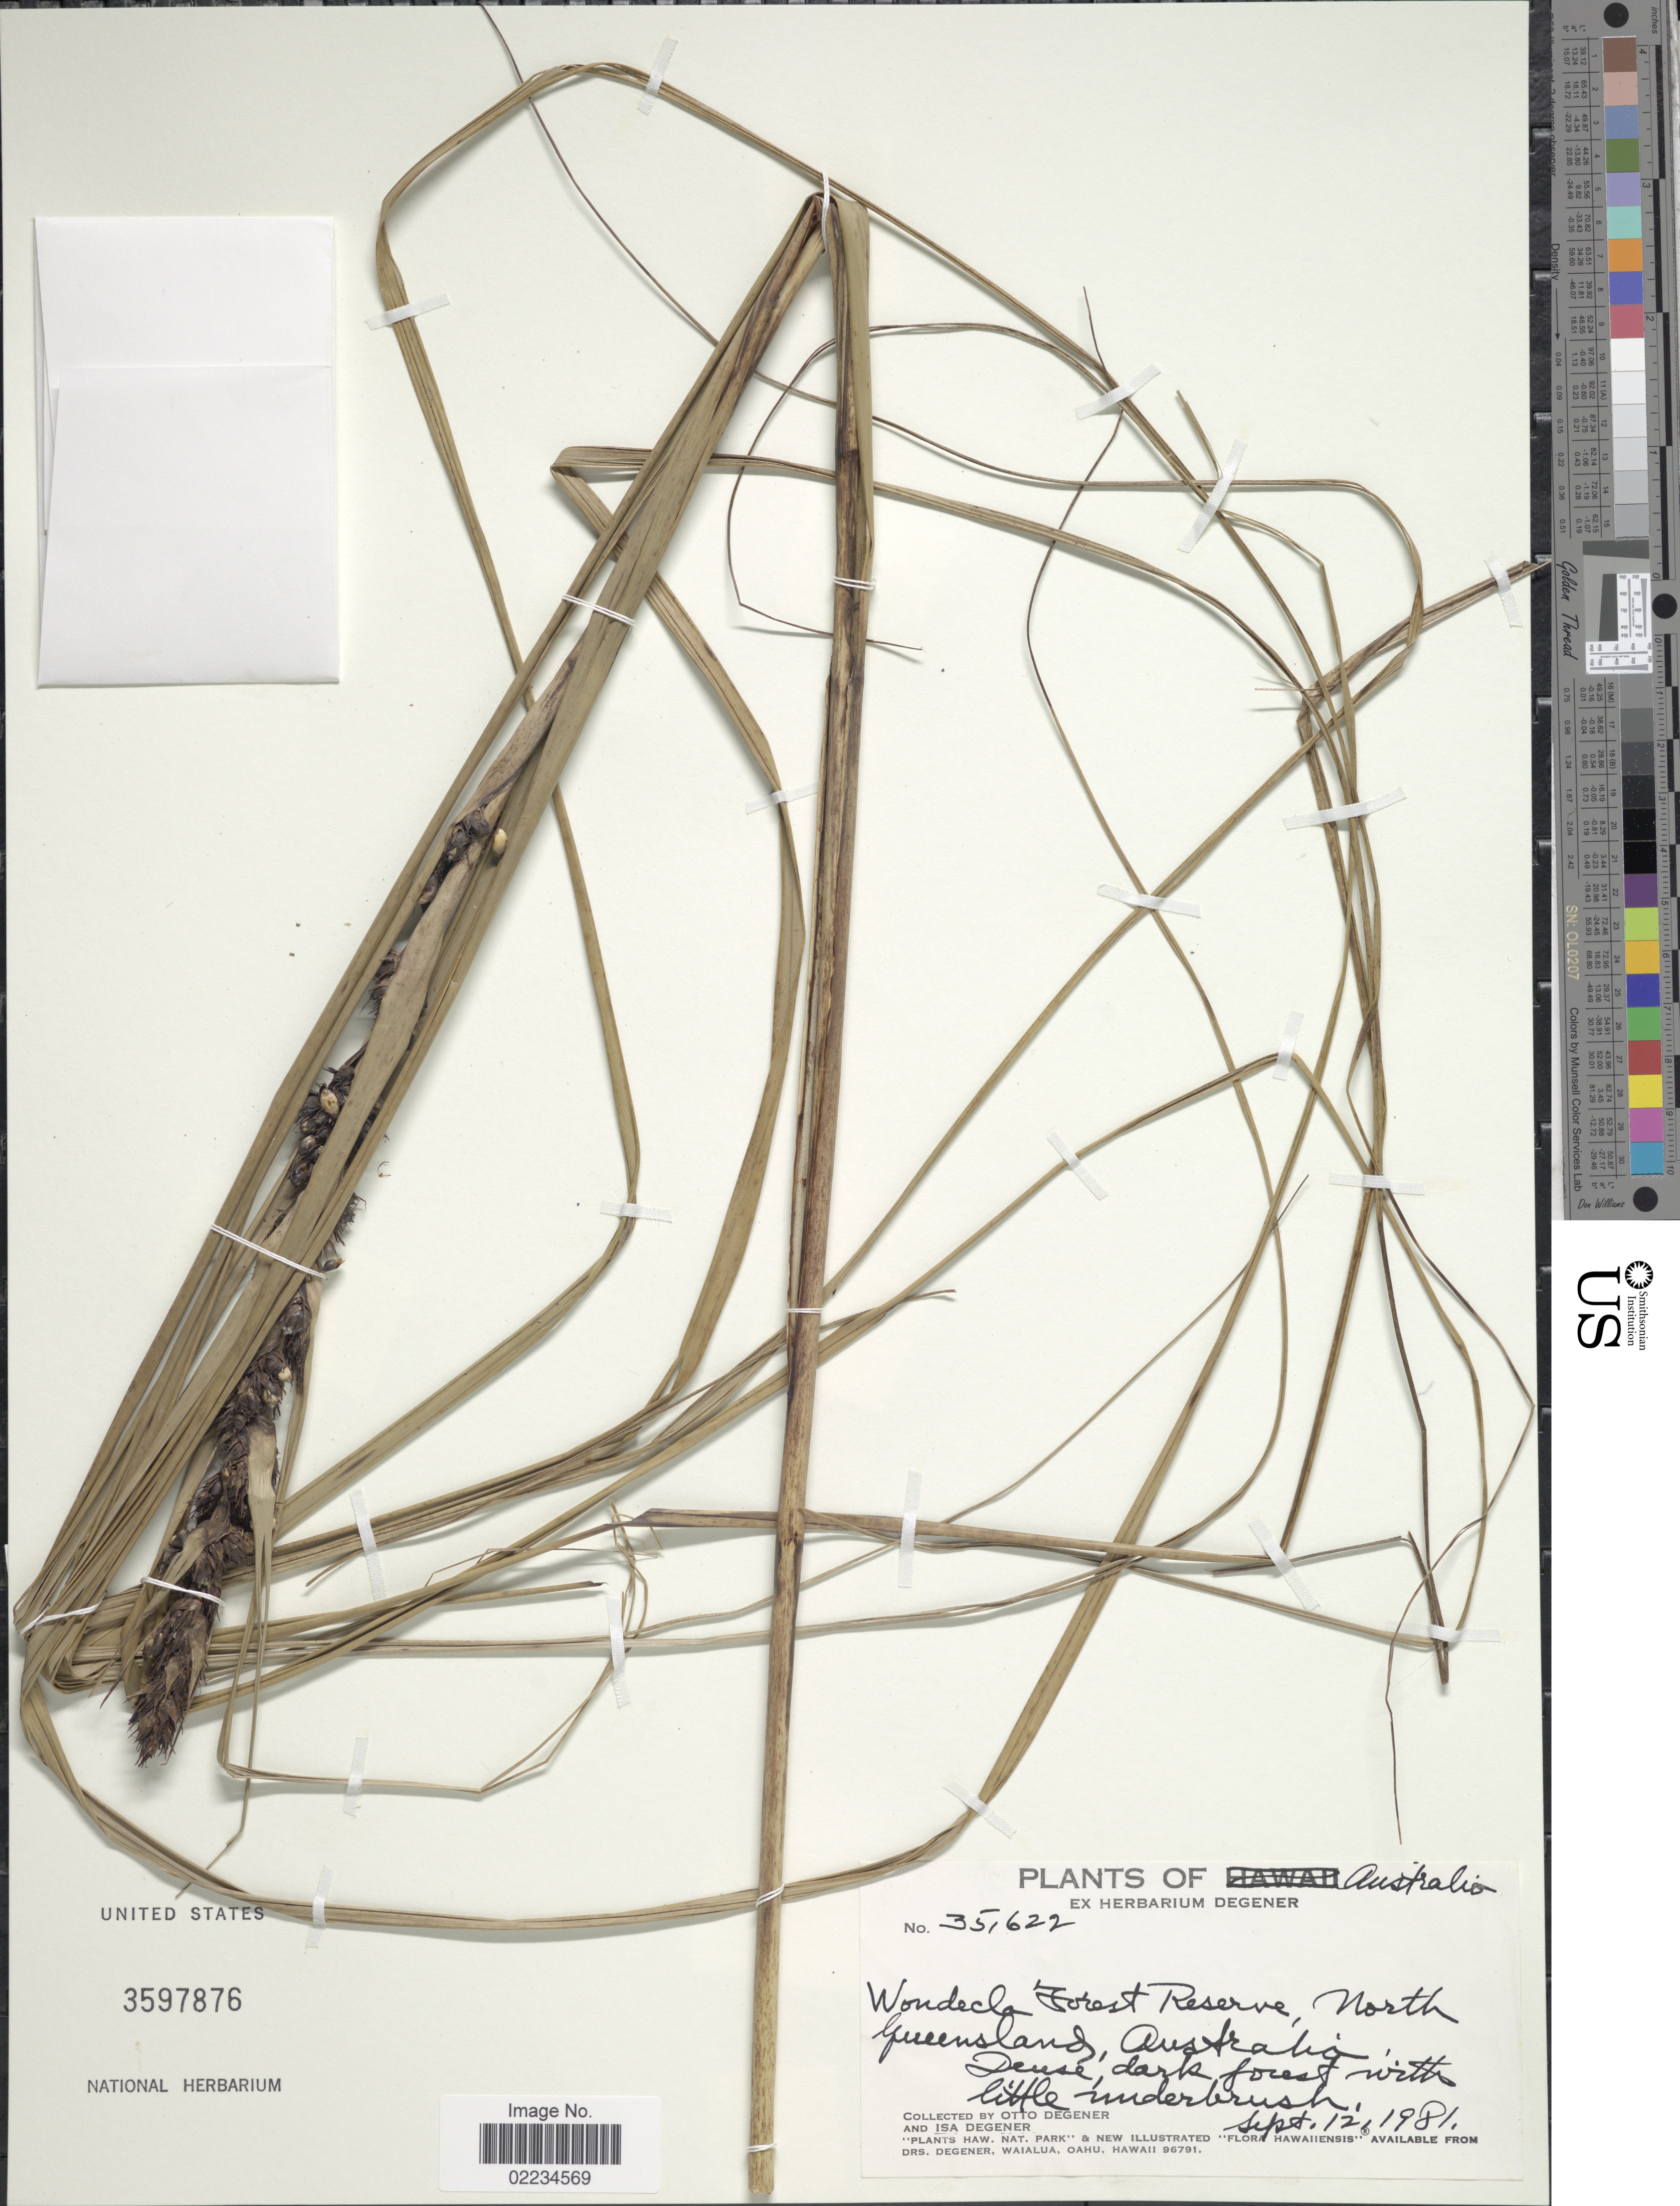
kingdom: Plantae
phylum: Tracheophyta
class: Liliopsida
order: Poales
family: Cyperaceae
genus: Gahnia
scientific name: Gahnia aspera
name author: (R. Br.) Spreng.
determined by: Strong, Mark T., (BOT), Smithsonian Institution - National Museum of Natural History (UNITED STATES)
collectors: O. Degener & I. Degener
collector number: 35622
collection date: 1981-09-12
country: Australia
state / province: Queensland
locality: Wondech Forest Reserve, North Queensland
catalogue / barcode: US 3597876